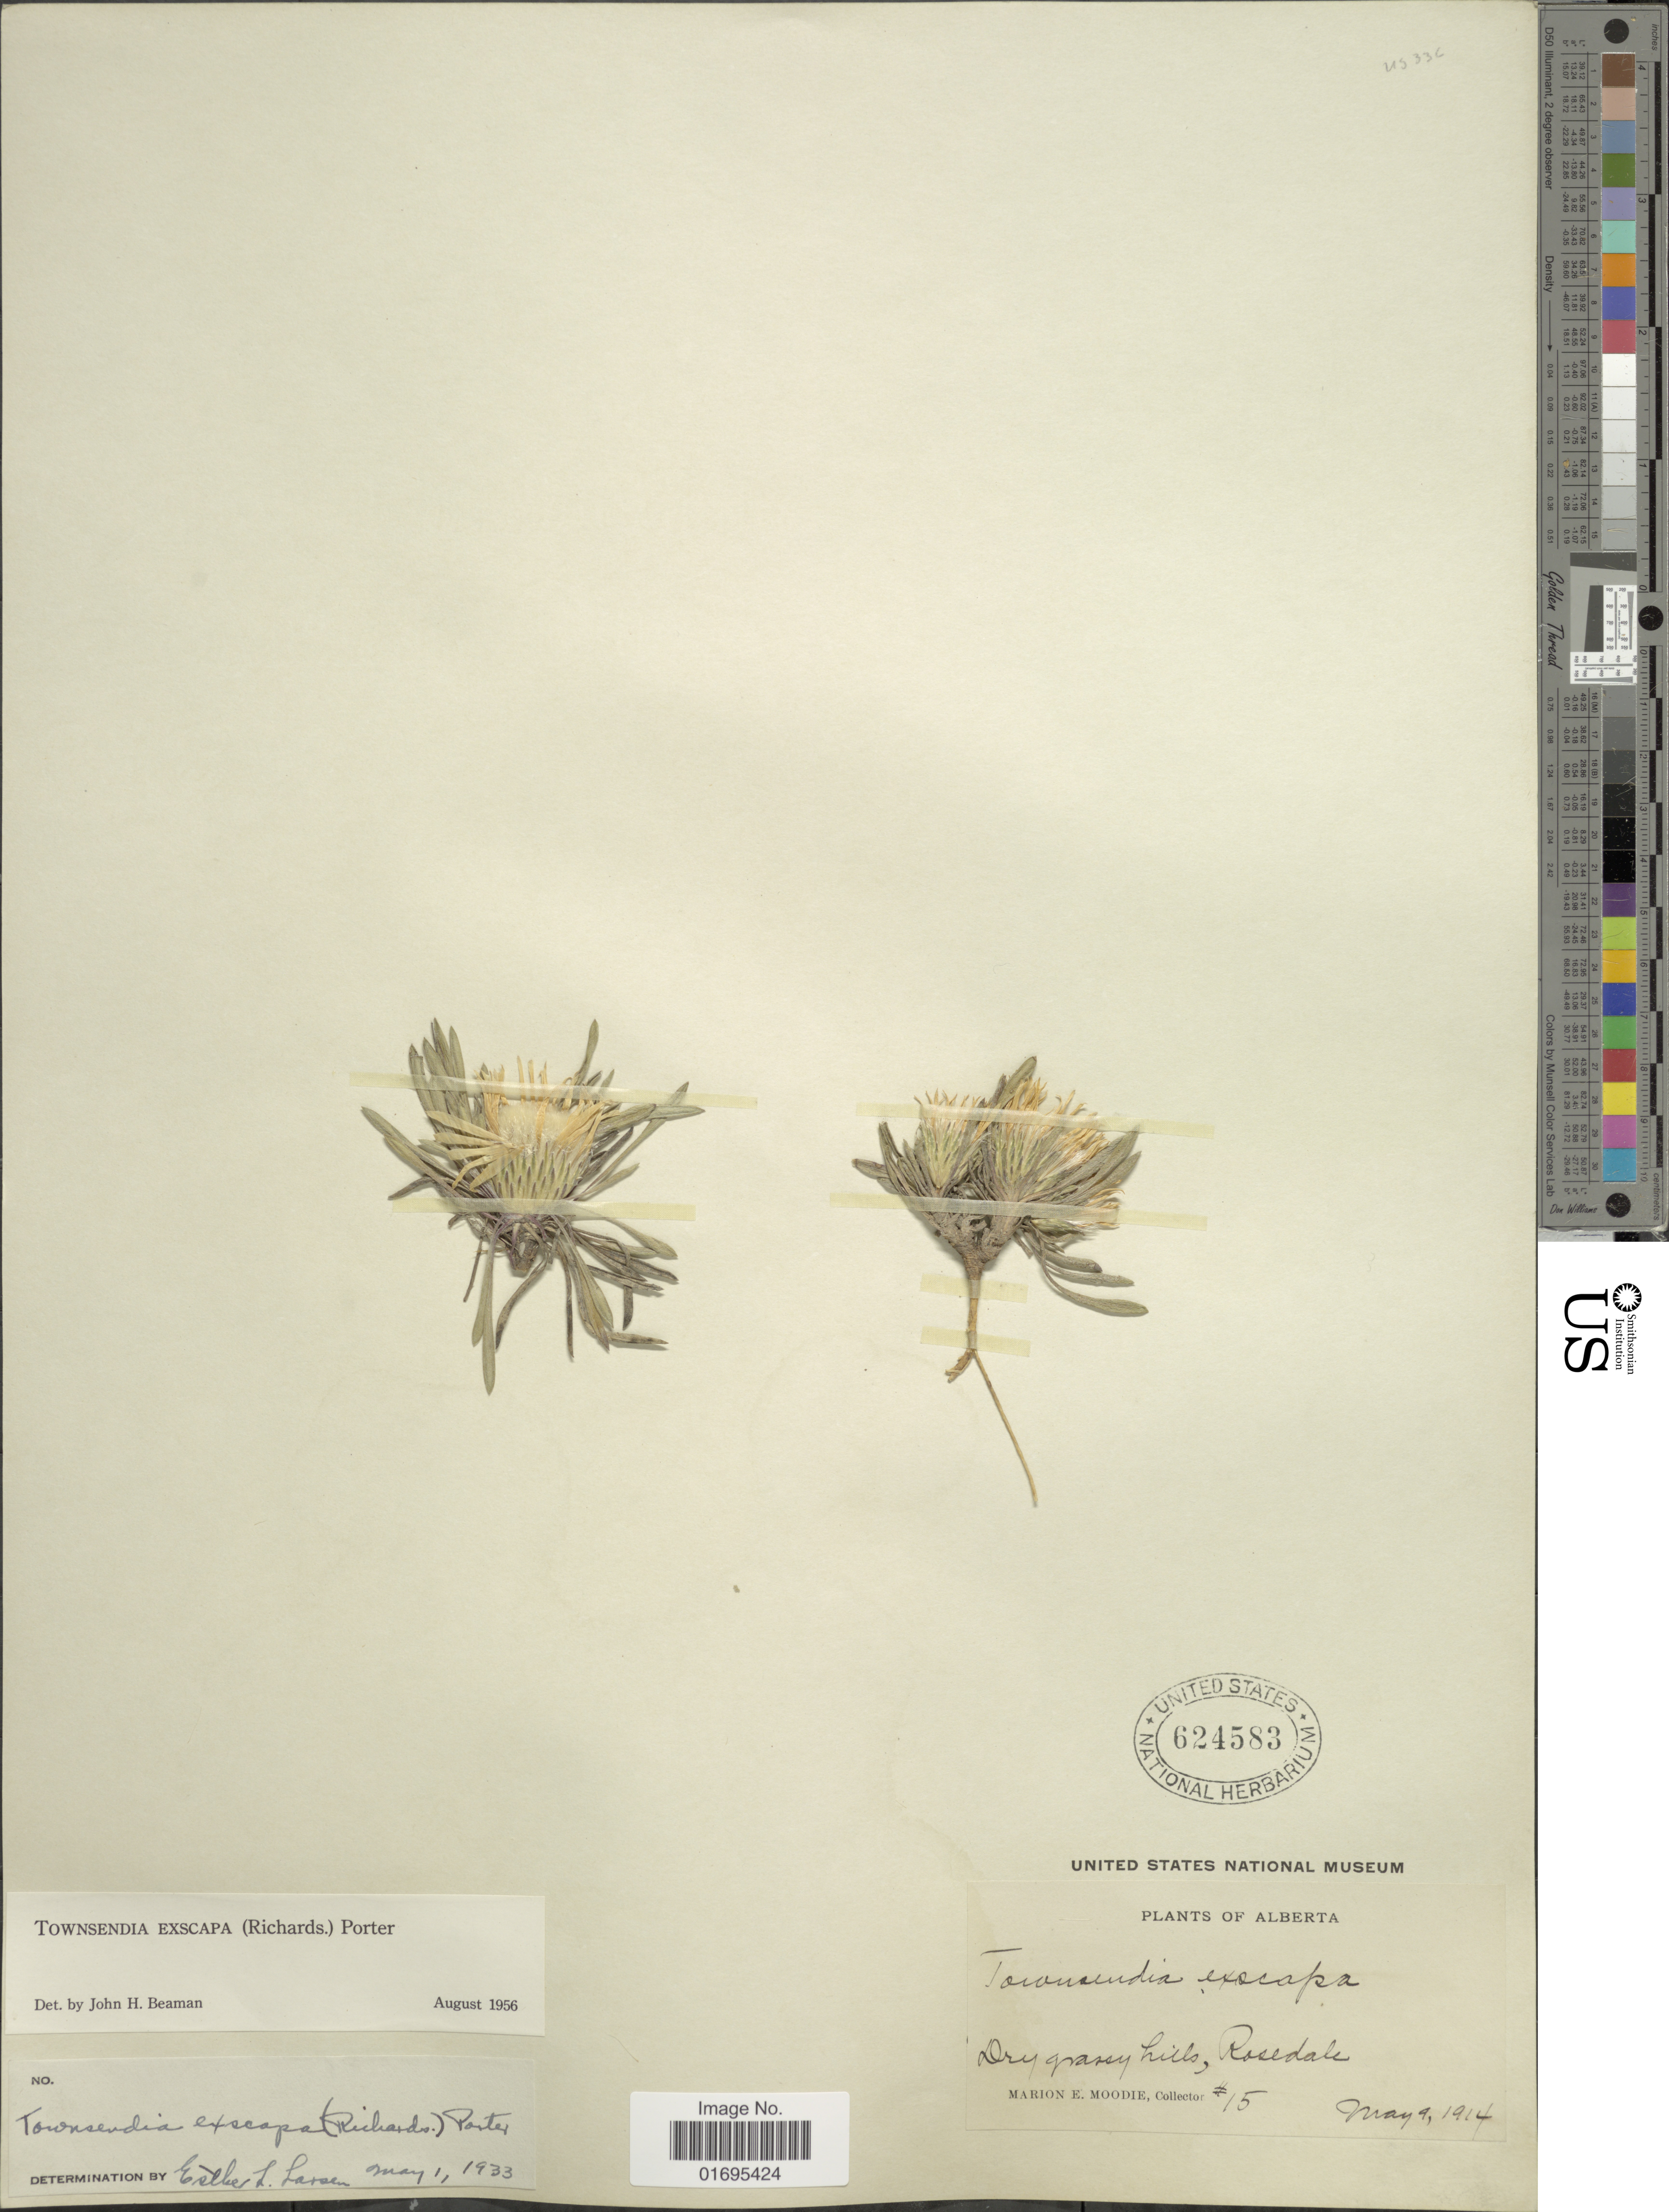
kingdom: Plantae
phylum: Tracheophyta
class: Magnoliopsida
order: Asterales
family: Asteraceae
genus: Townsendia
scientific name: Townsendia exscapa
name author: (Richardson) Porter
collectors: M. E. Moodie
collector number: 15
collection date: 1914-05-09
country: Canada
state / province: Alberta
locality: Dry grassy hills, Rosedale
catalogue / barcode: US 624583